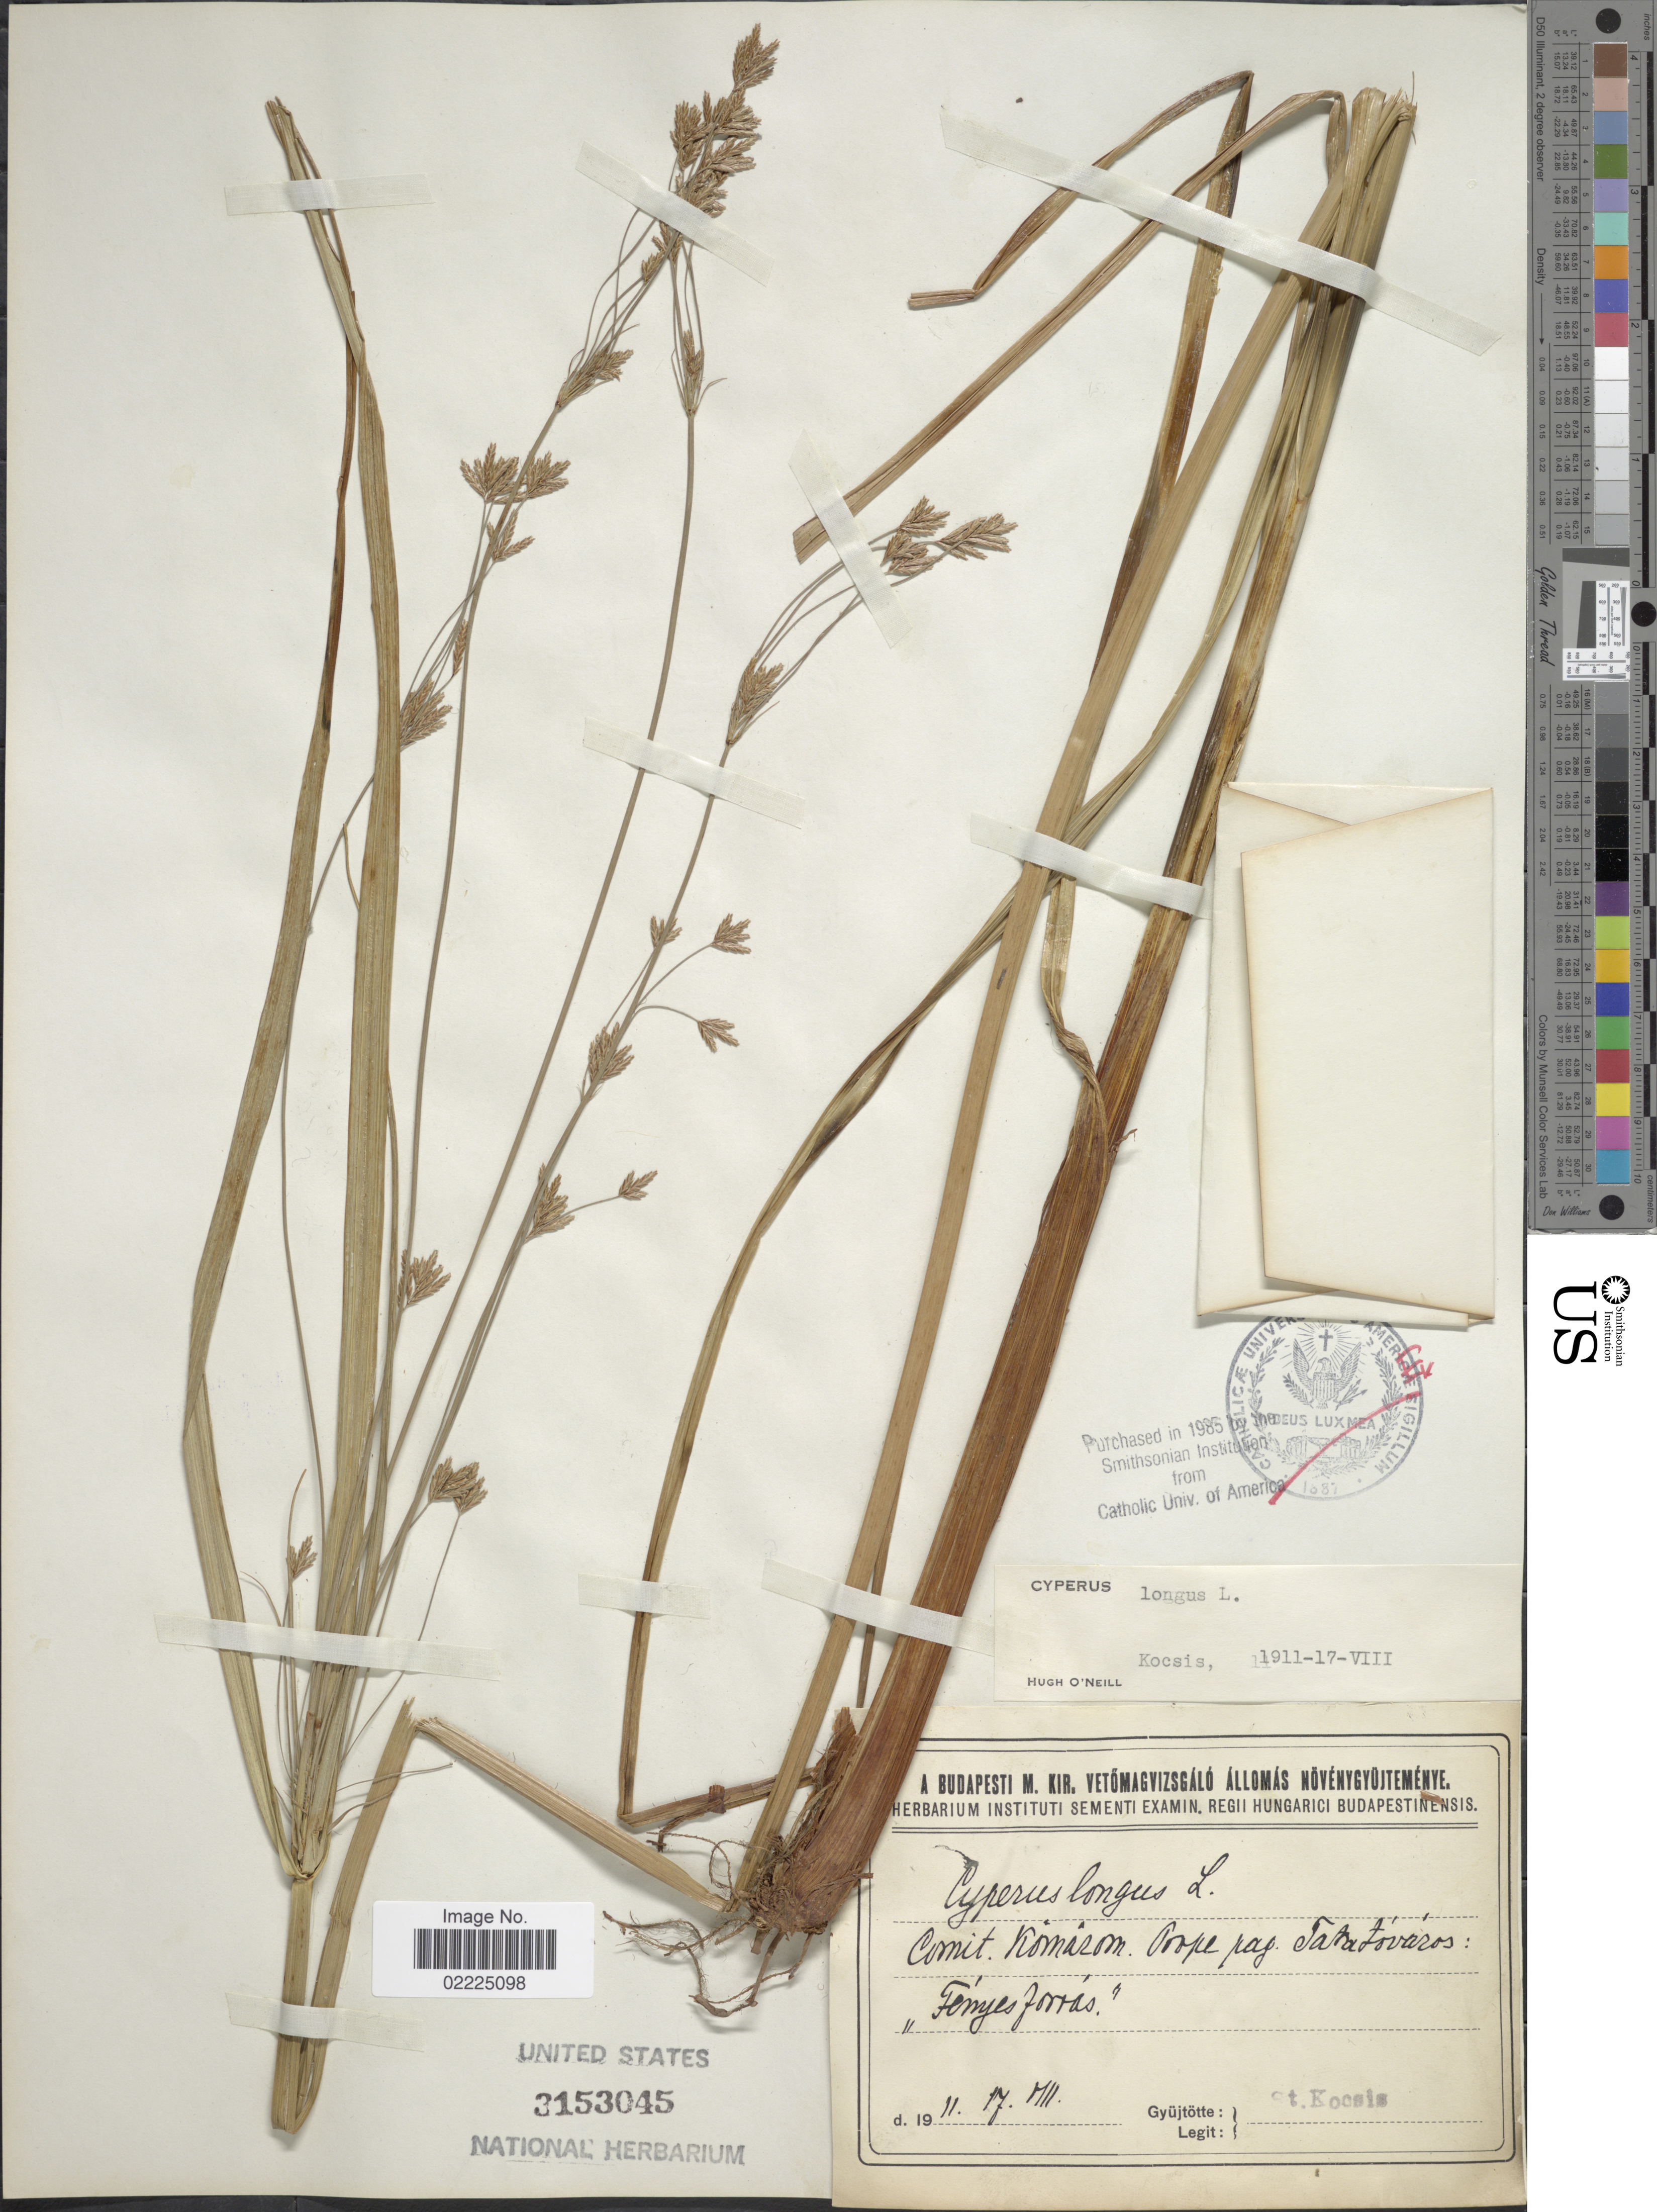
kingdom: Plantae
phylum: Tracheophyta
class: Liliopsida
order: Poales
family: Cyperaceae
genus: Cyperus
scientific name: Cyperus longus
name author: L.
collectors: St. Kocsis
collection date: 1911-08-17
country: Hungary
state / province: Komárom-Esztergom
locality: Comit. Kómáron, Prope pag Tatratóváros: ,,Femjes forrás'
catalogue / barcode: US 3153045